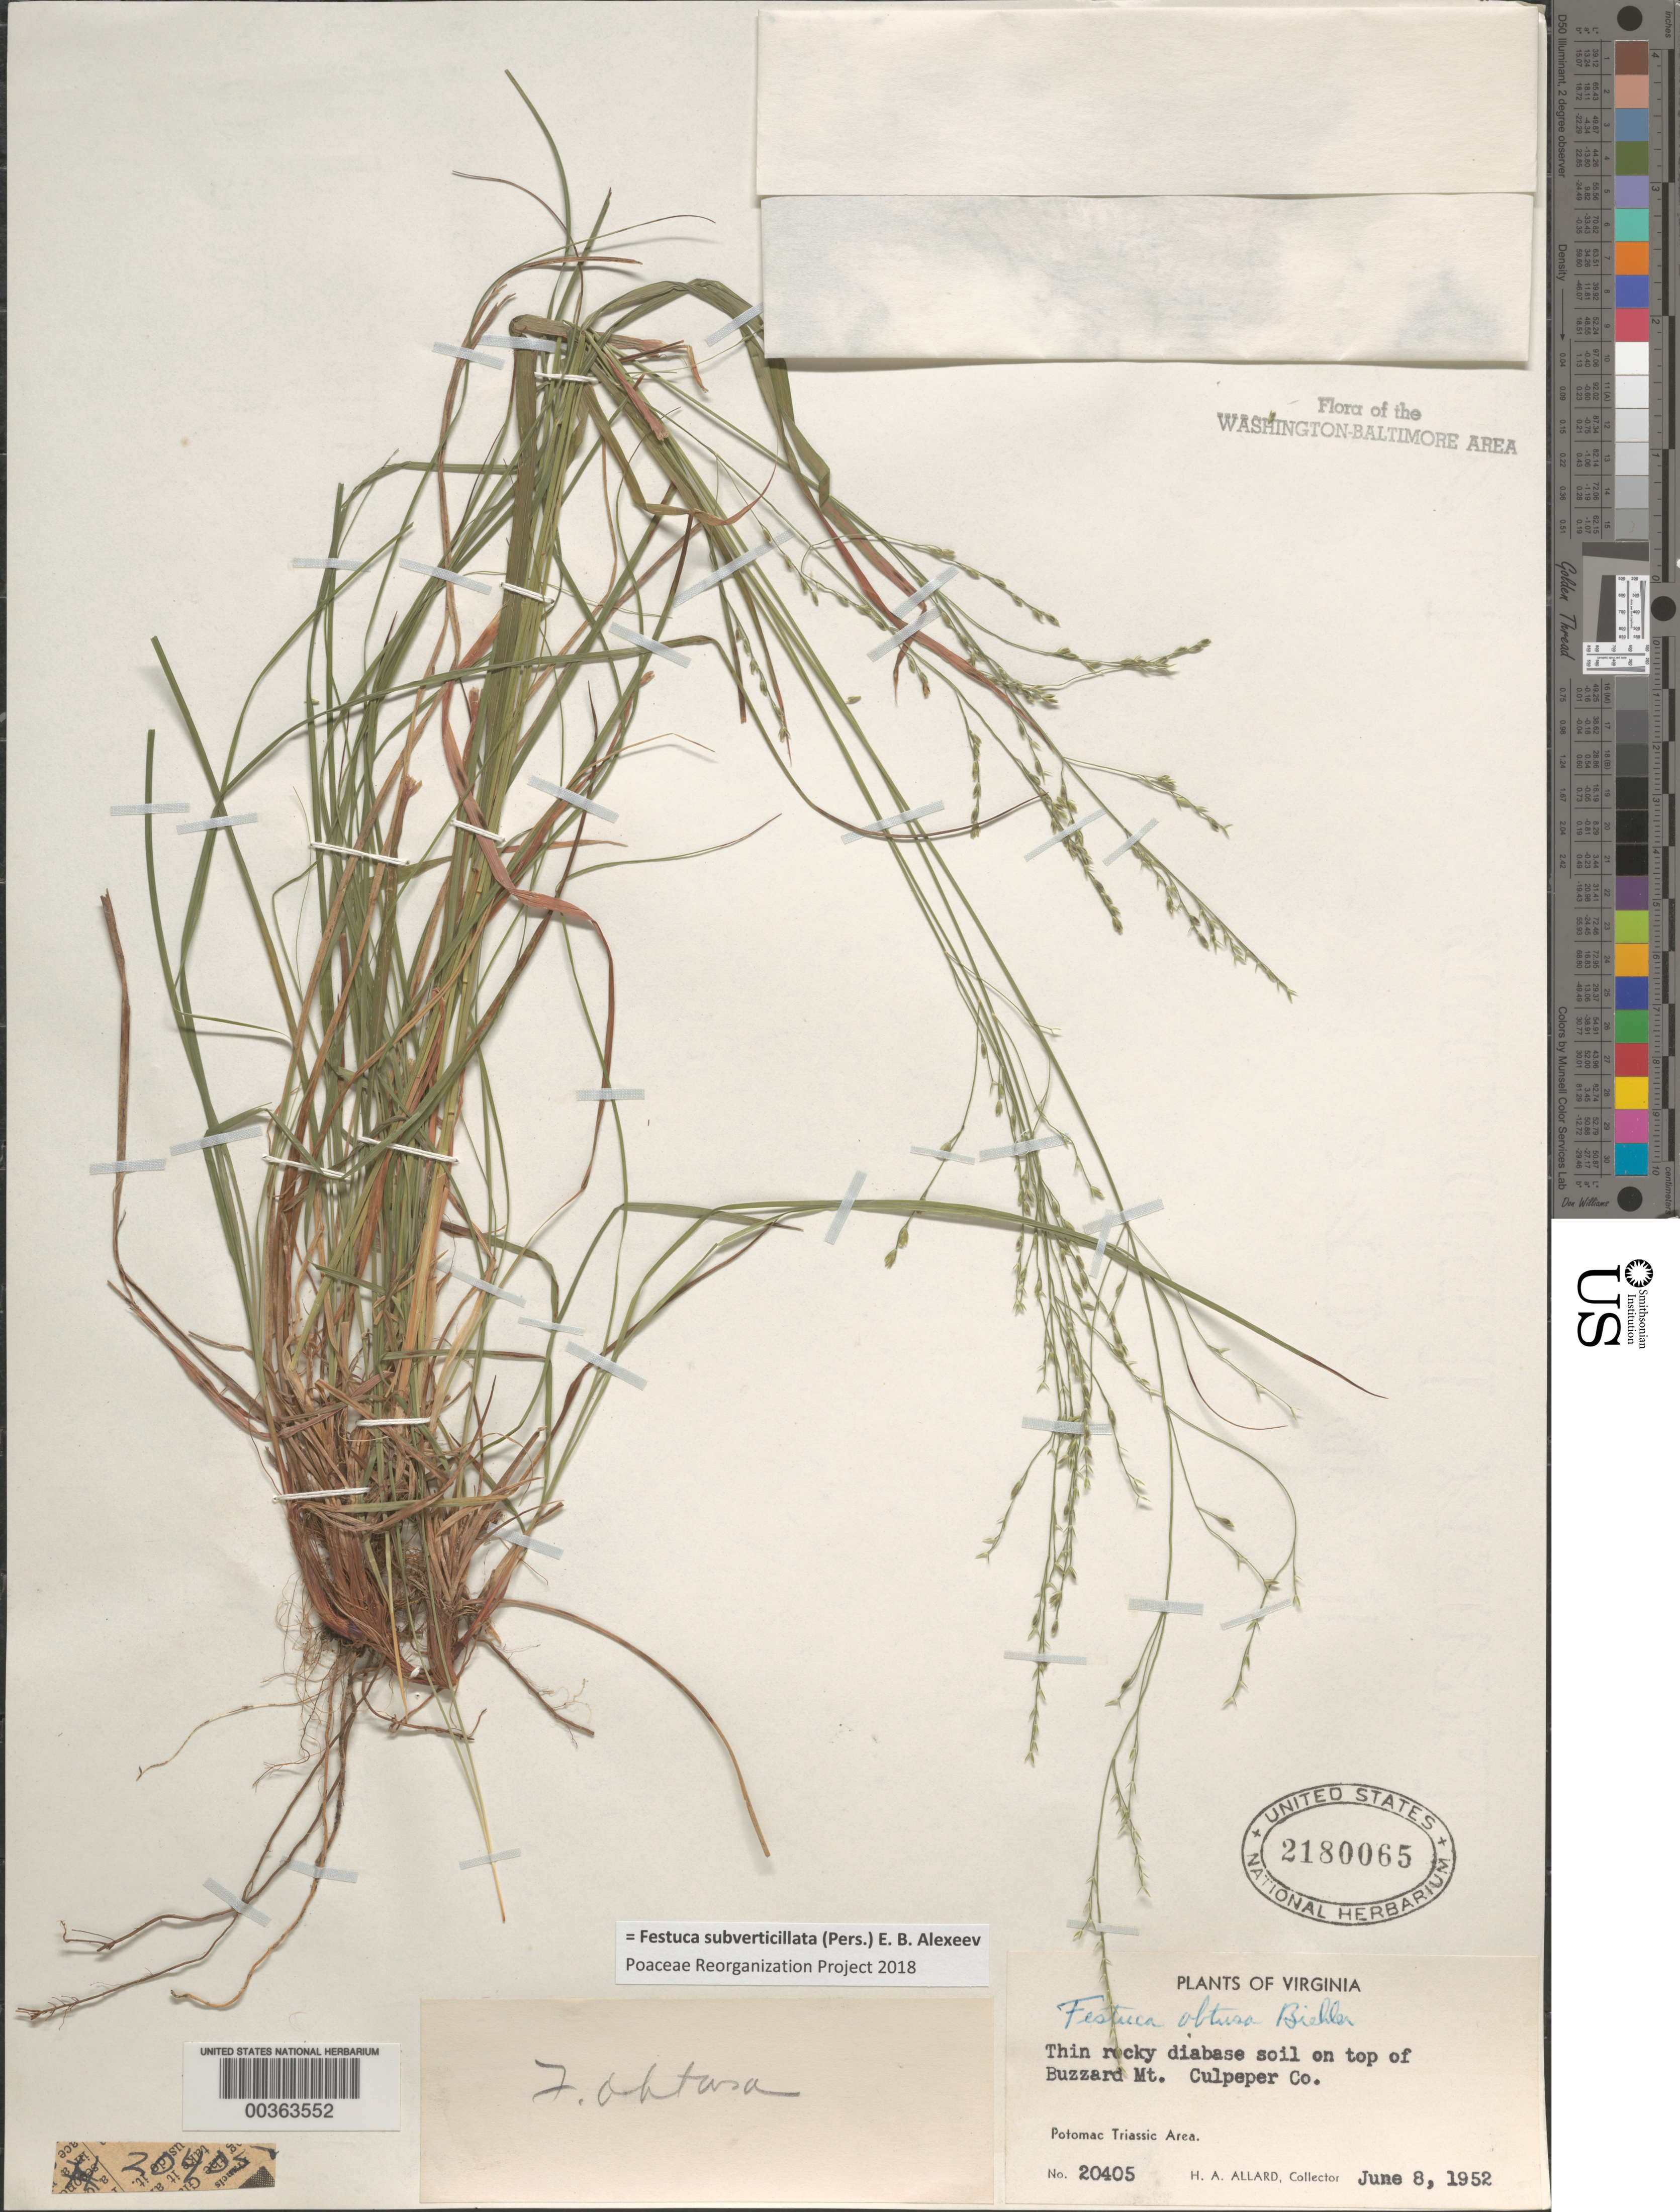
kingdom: Plantae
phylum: Tracheophyta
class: Liliopsida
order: Poales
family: Poaceae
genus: Festuca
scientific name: Festuca subverticillata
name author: (Pers.) E.B. Alexeev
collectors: H. A. Allard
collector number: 20405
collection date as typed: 08 Jun 1952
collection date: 1952-06-08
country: United States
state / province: Virginia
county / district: Culpeper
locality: Buzzard Mountain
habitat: Thin rocky diabase soil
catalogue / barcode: US 2180065